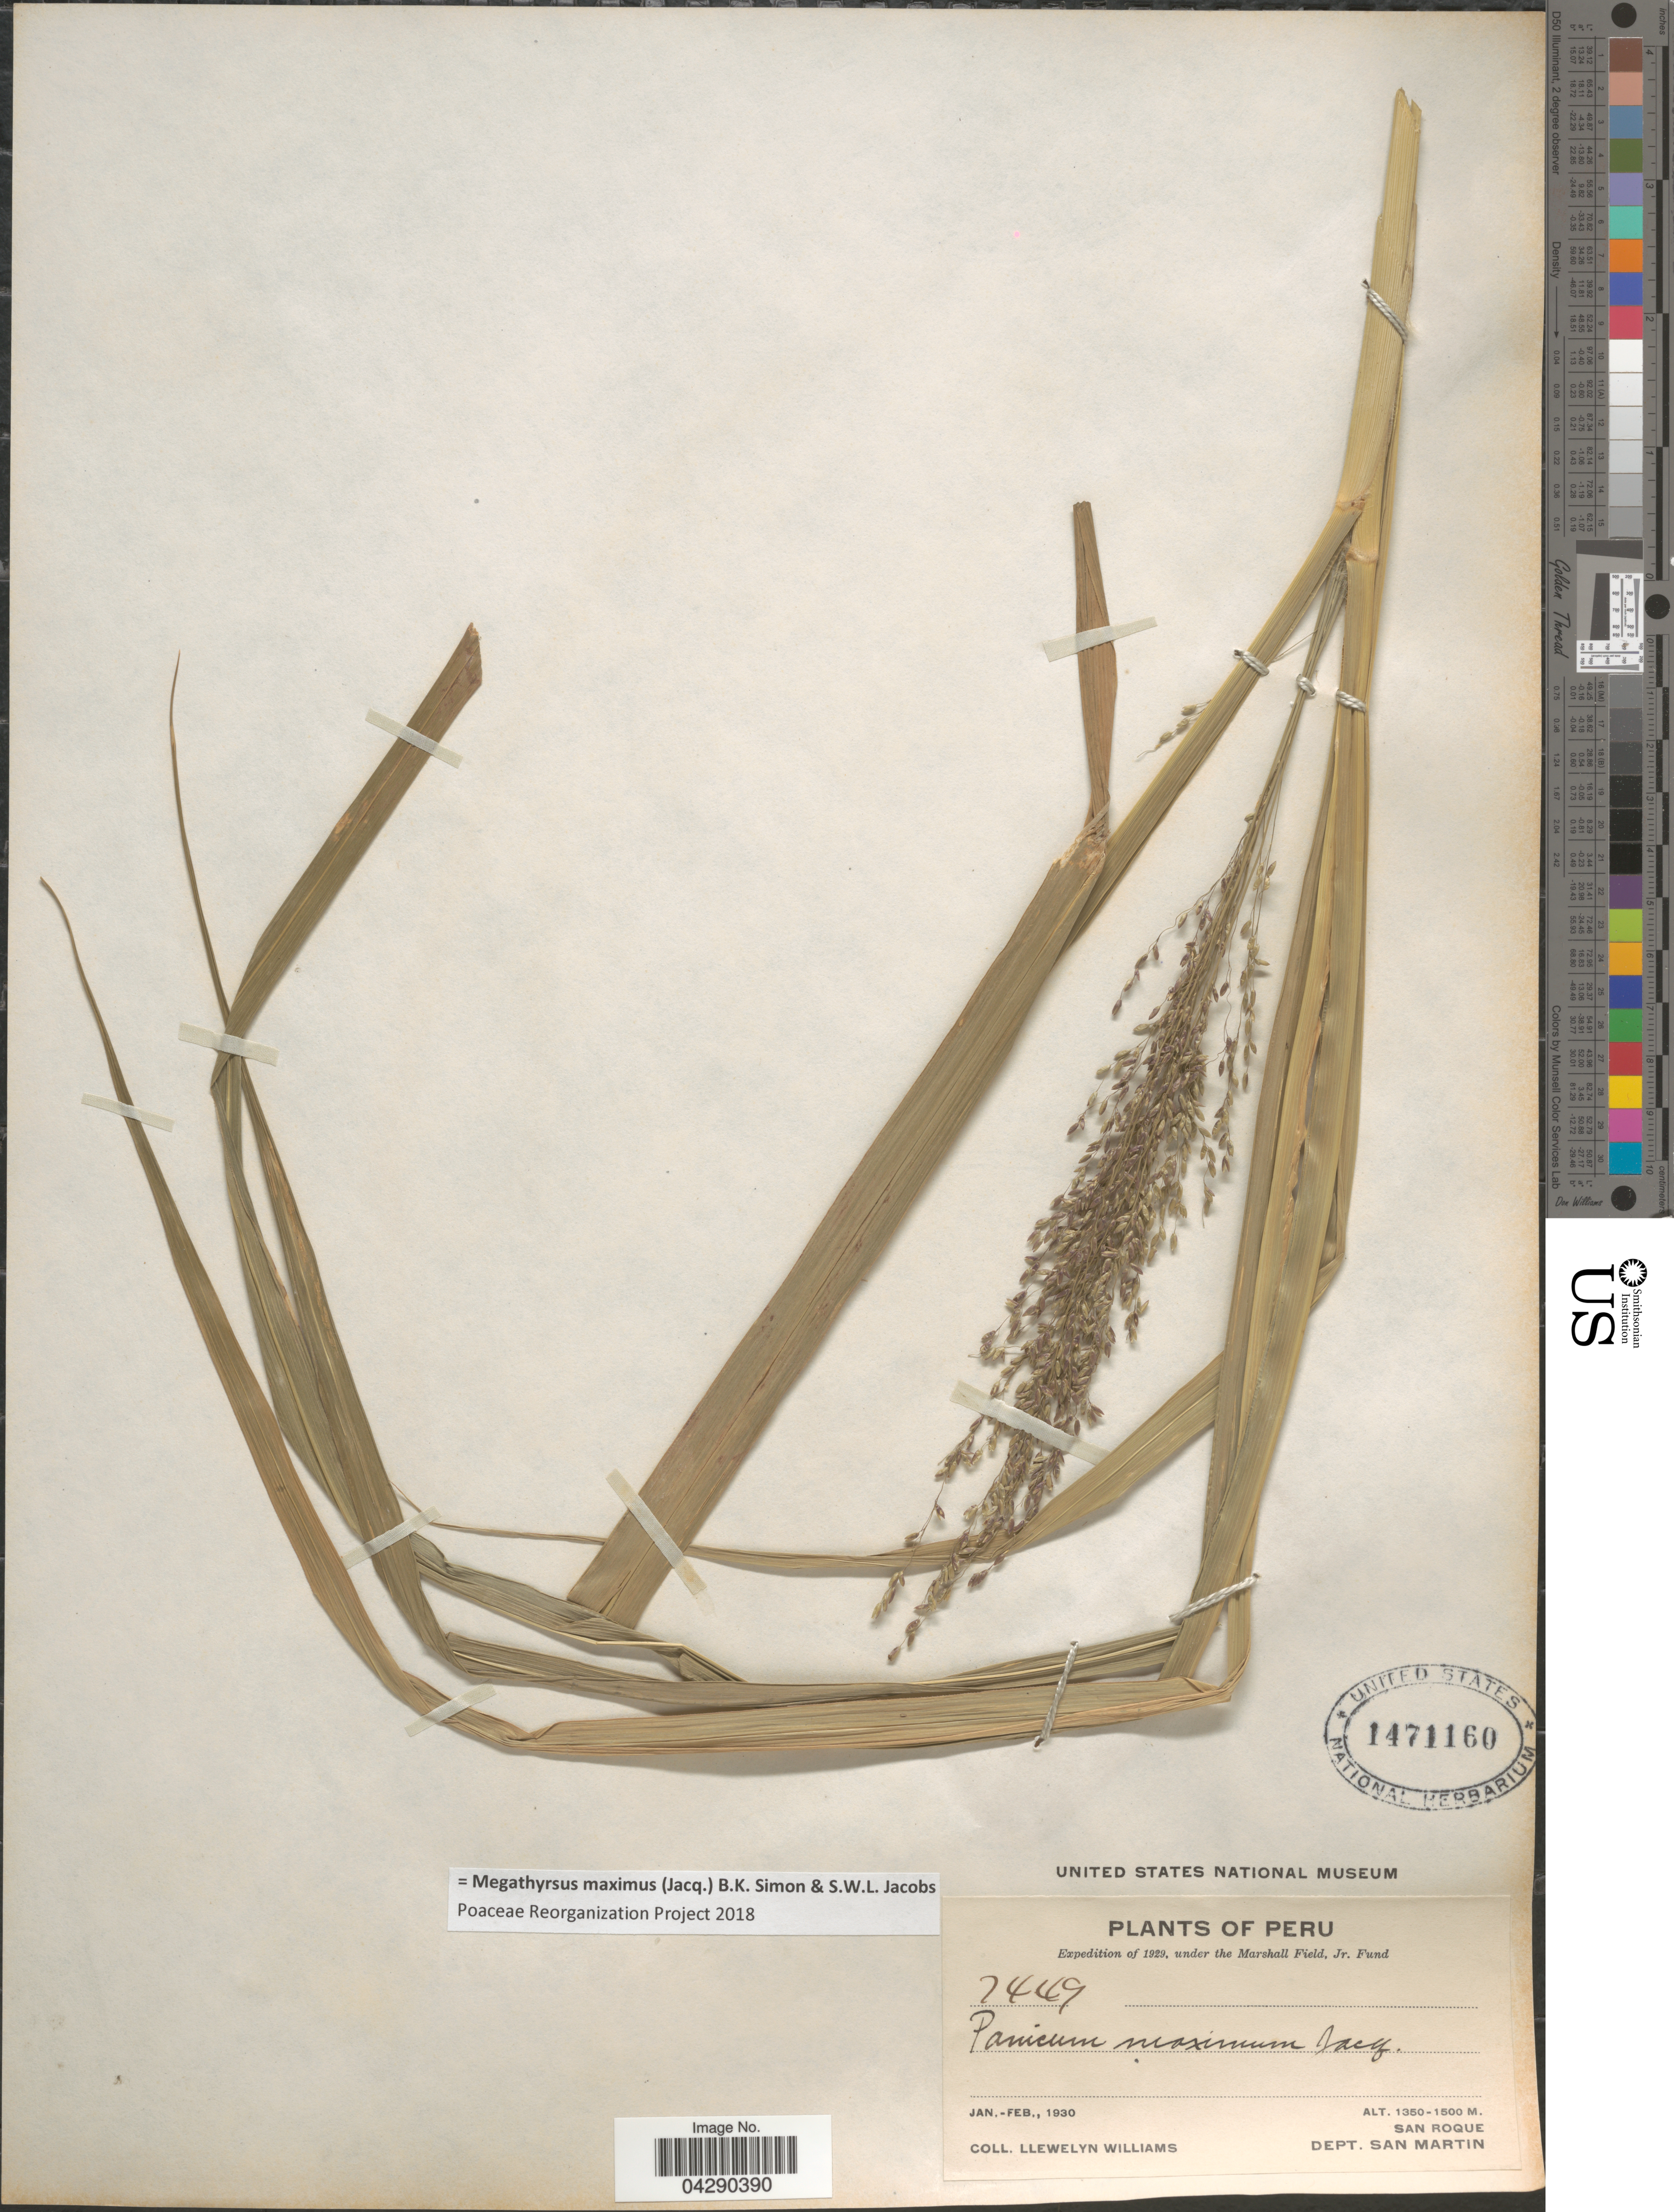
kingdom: Plantae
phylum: Tracheophyta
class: Liliopsida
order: Poales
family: Poaceae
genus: Megathyrsus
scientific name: Megathyrsus maximus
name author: (Jacq.) B.K. Simon & S.W.L. Jacobs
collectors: Ll. Williams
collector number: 7449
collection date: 1930-01/1930-02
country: Peru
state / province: San Martín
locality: Expedition of 1929. San Roque. Dept. San Martin.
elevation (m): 1350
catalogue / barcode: US 1471160